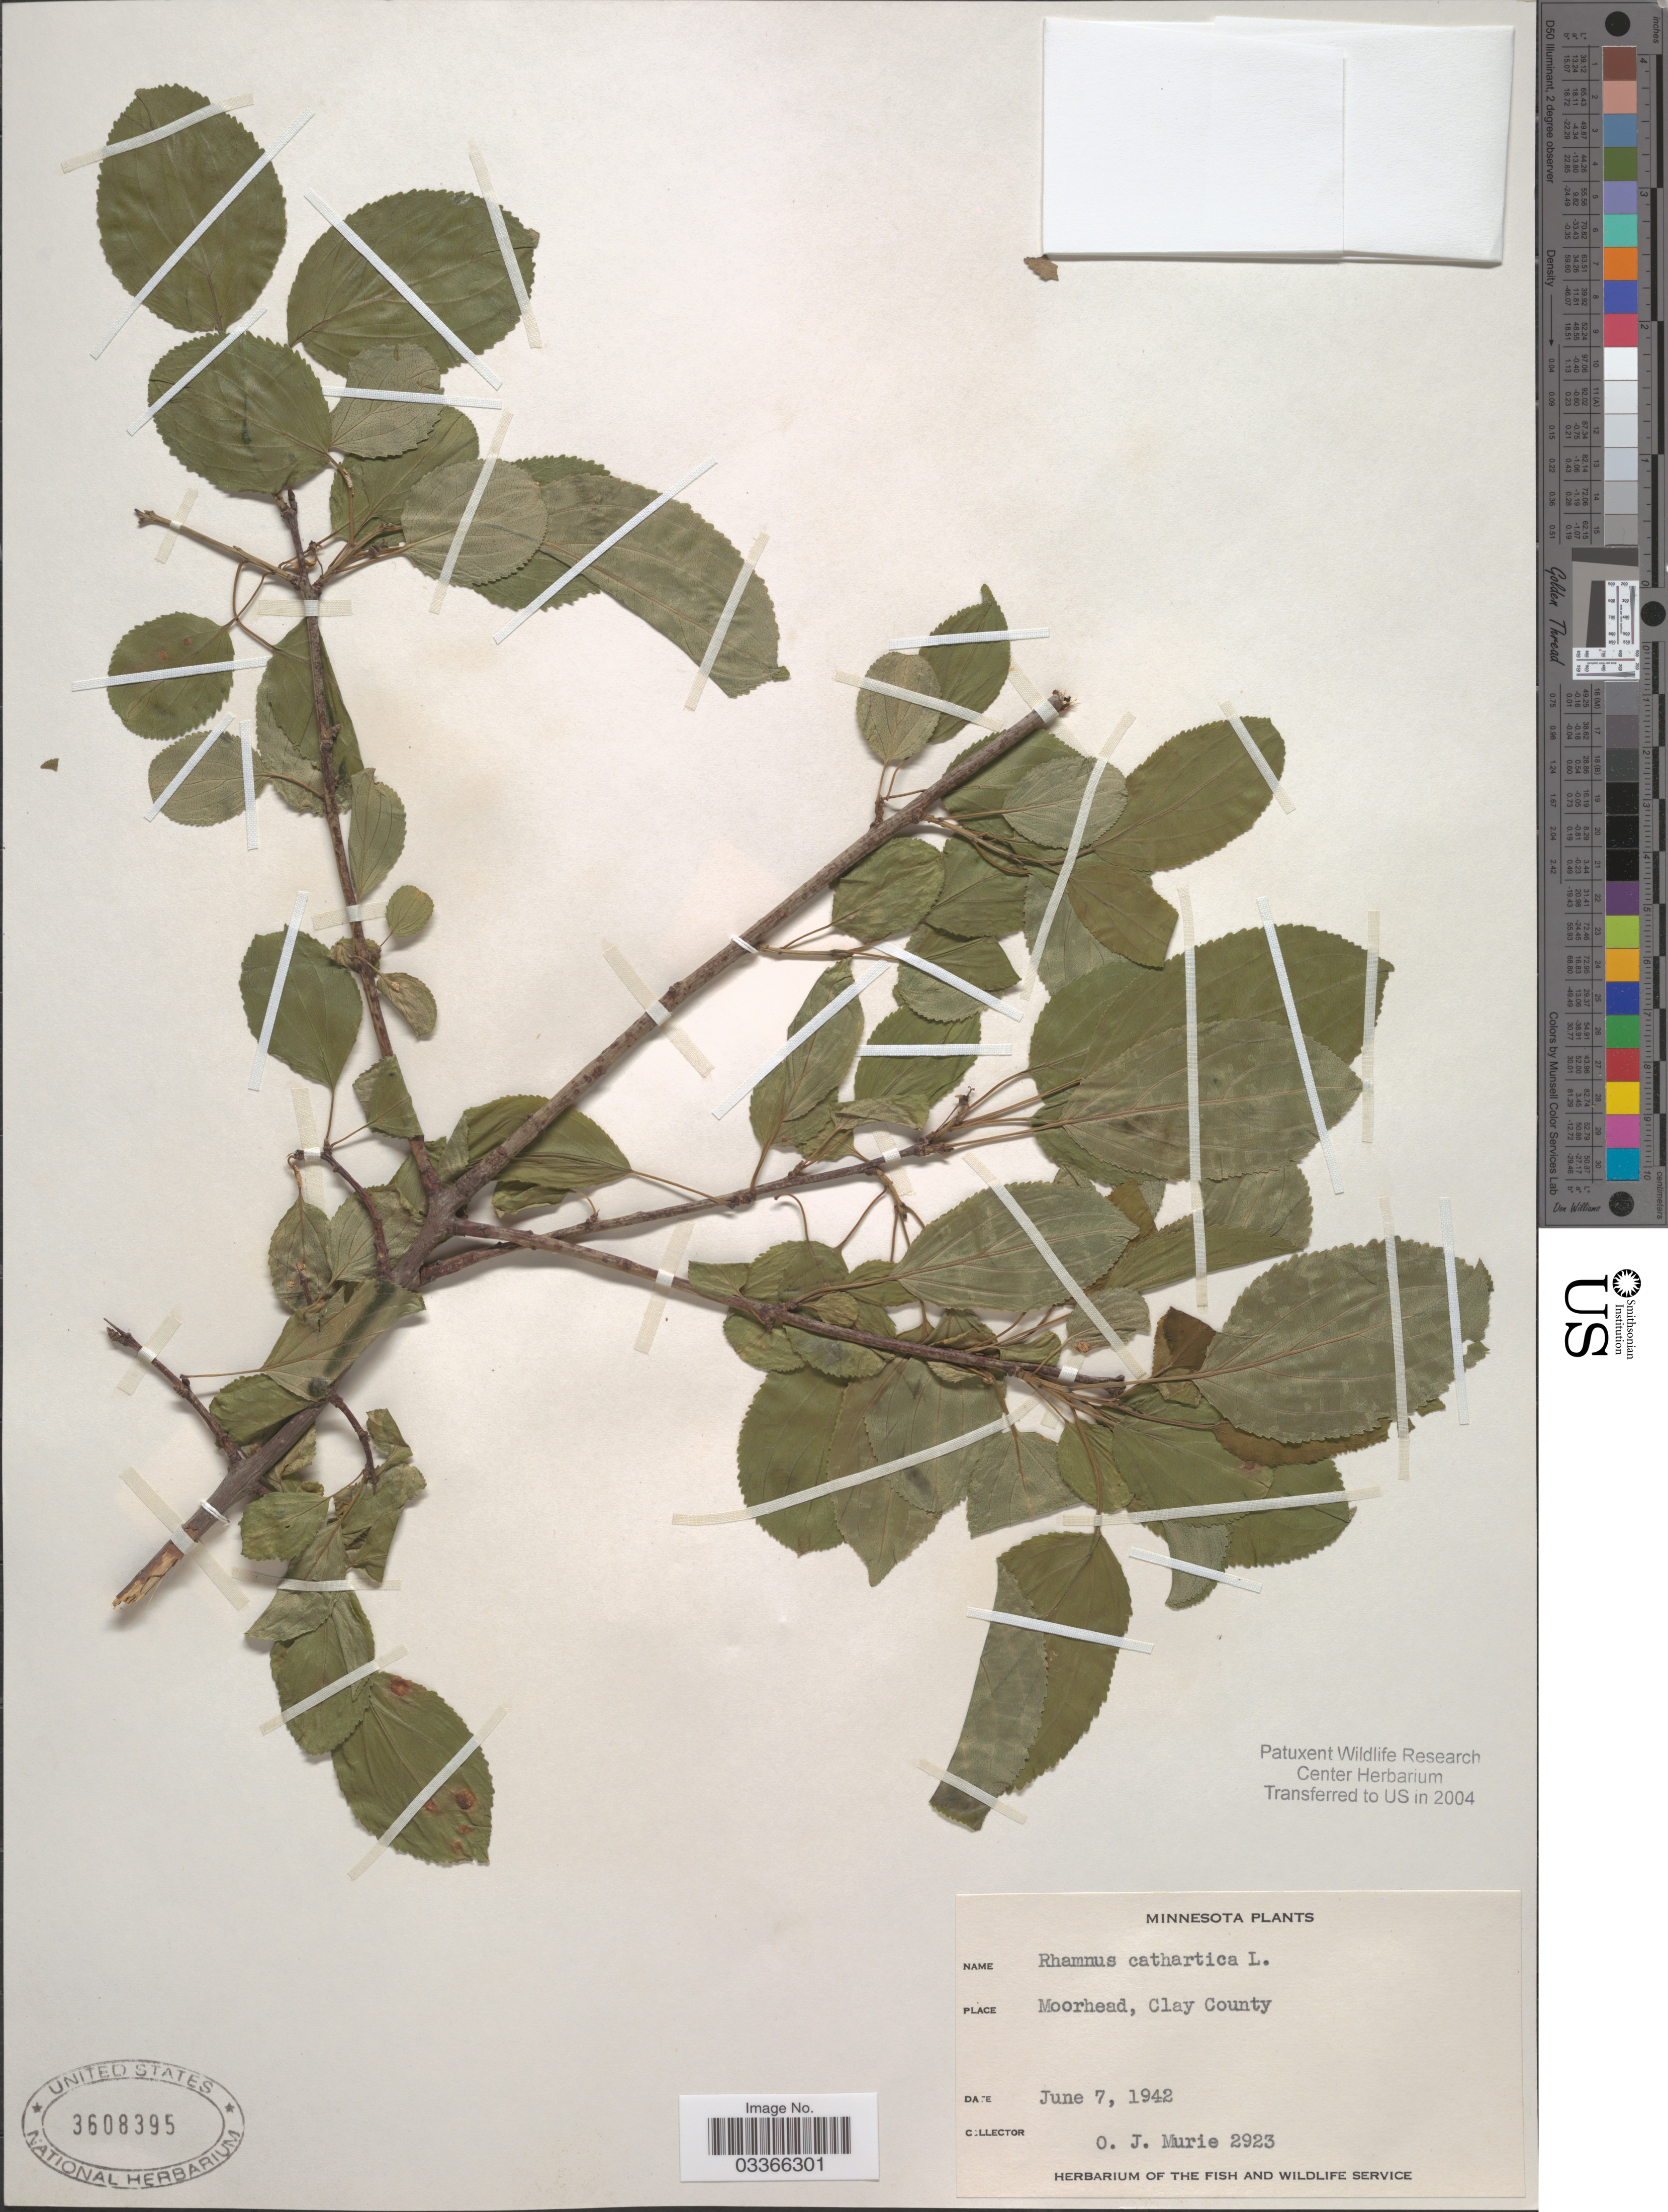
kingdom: Plantae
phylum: Tracheophyta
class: Magnoliopsida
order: Rosales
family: Rhamnaceae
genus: Rhamnus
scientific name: Rhamnus cathartica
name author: L.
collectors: O. Murie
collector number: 2923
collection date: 1942-06-07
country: United States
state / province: Minnesota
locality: Moorhead, Clay County.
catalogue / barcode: US 3608395